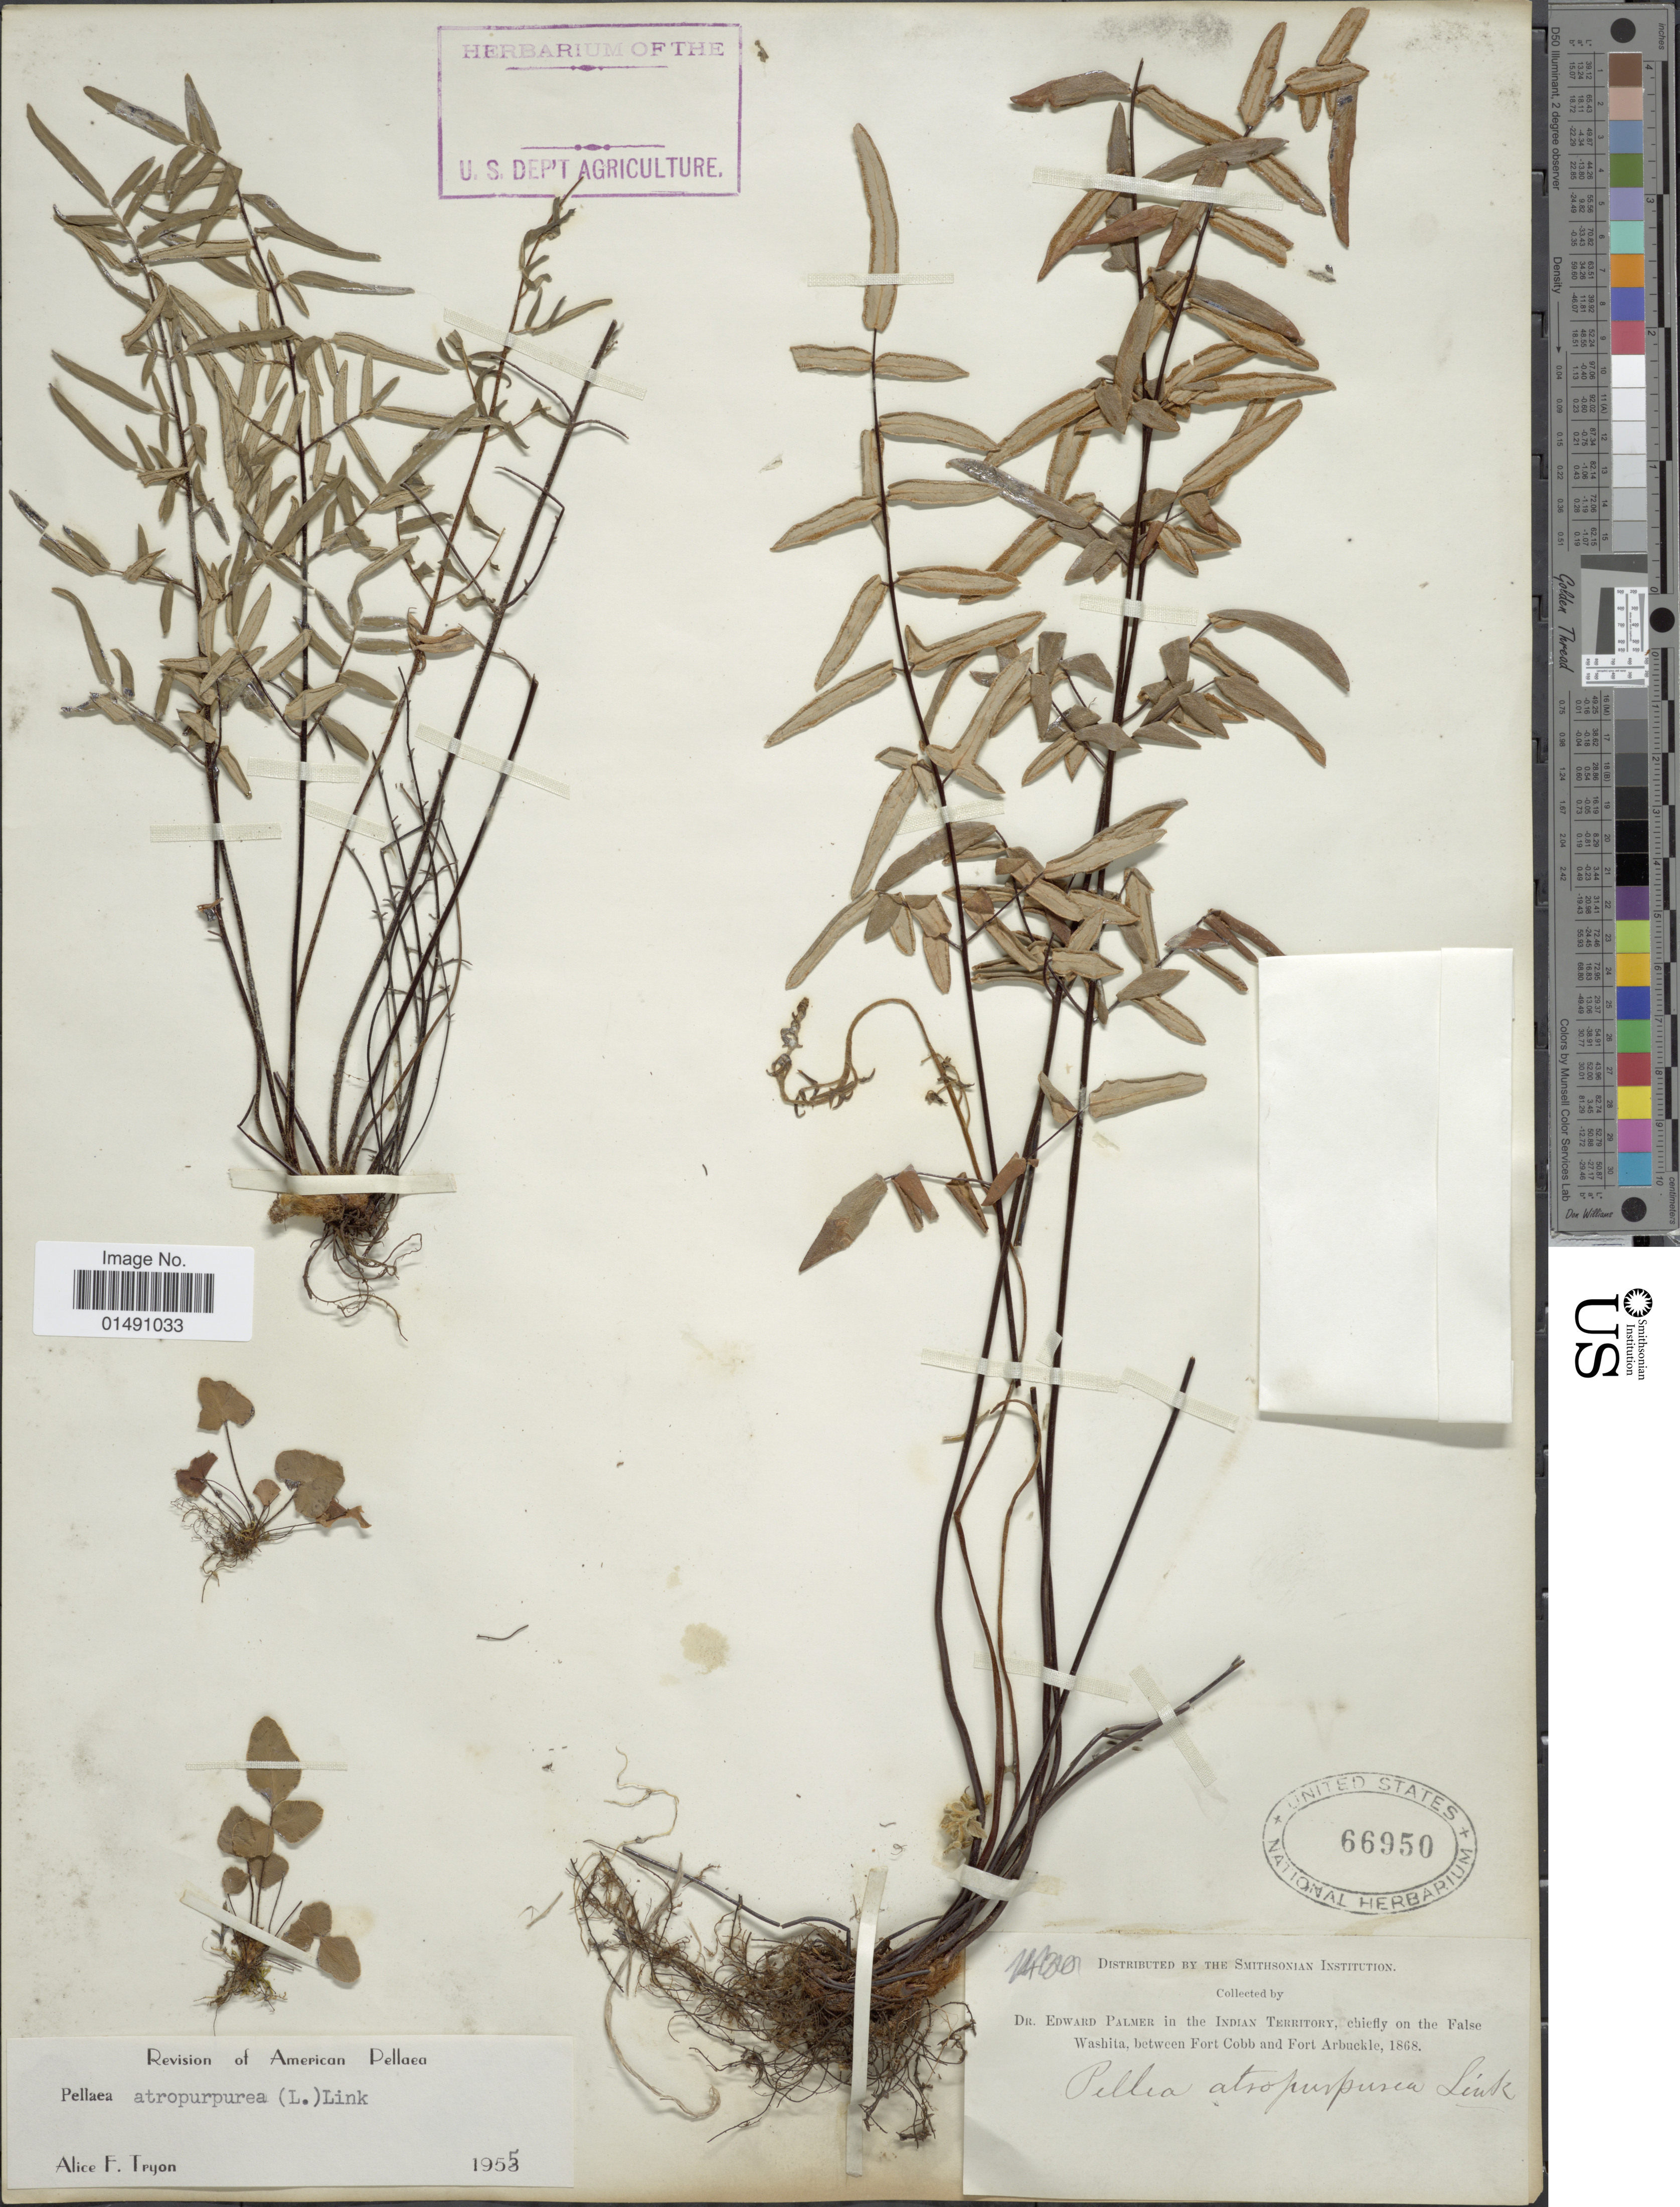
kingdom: Plantae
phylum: Tracheophyta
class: Polypodiopsida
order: Polypodiales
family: Pteridaceae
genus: Pellaea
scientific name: Pellaea atropurpurea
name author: (L.) Link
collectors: E. Palmer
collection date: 1868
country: United States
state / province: Oklahoma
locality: In the Indian Territory, chiefly on the False Washita, between Cobb and Fort Arbuckle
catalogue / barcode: US 66950